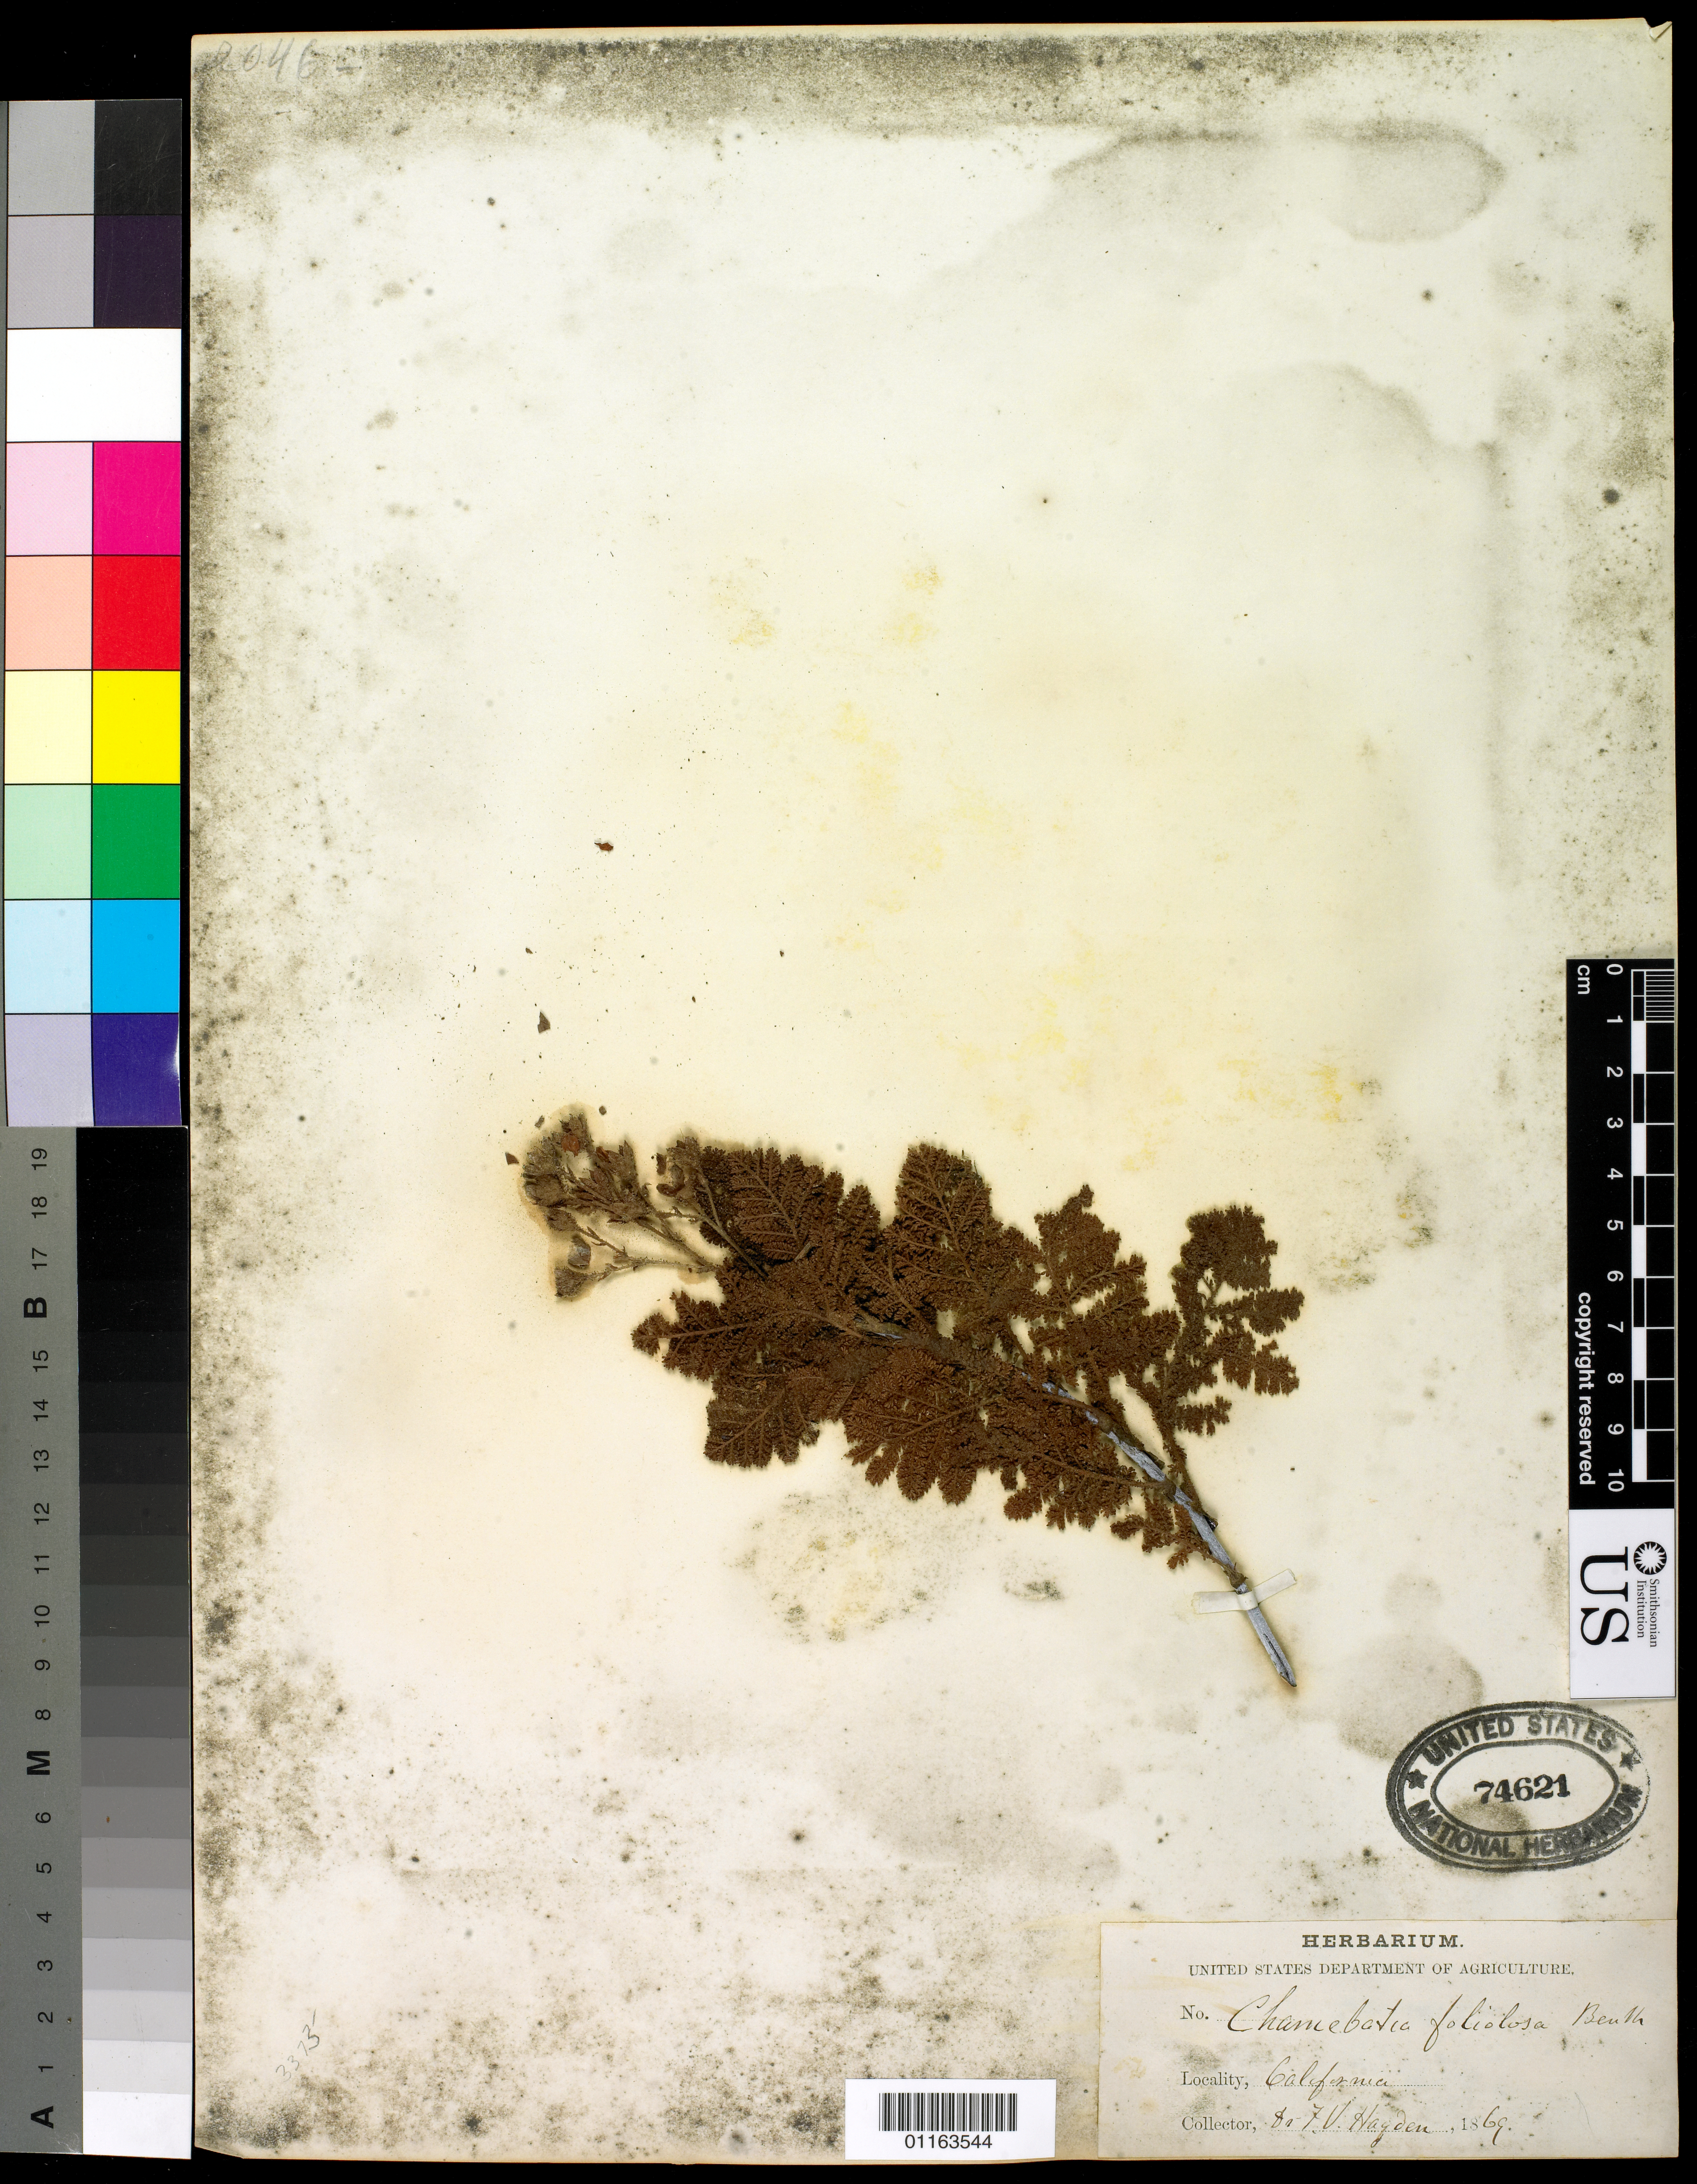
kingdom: Plantae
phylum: Tracheophyta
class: Magnoliopsida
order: Rosales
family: Rosaceae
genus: Chamaebatia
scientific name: Chamaebatia foliolosa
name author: Benth.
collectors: F. Hayden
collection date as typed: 1869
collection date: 1869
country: United States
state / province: California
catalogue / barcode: US 74621